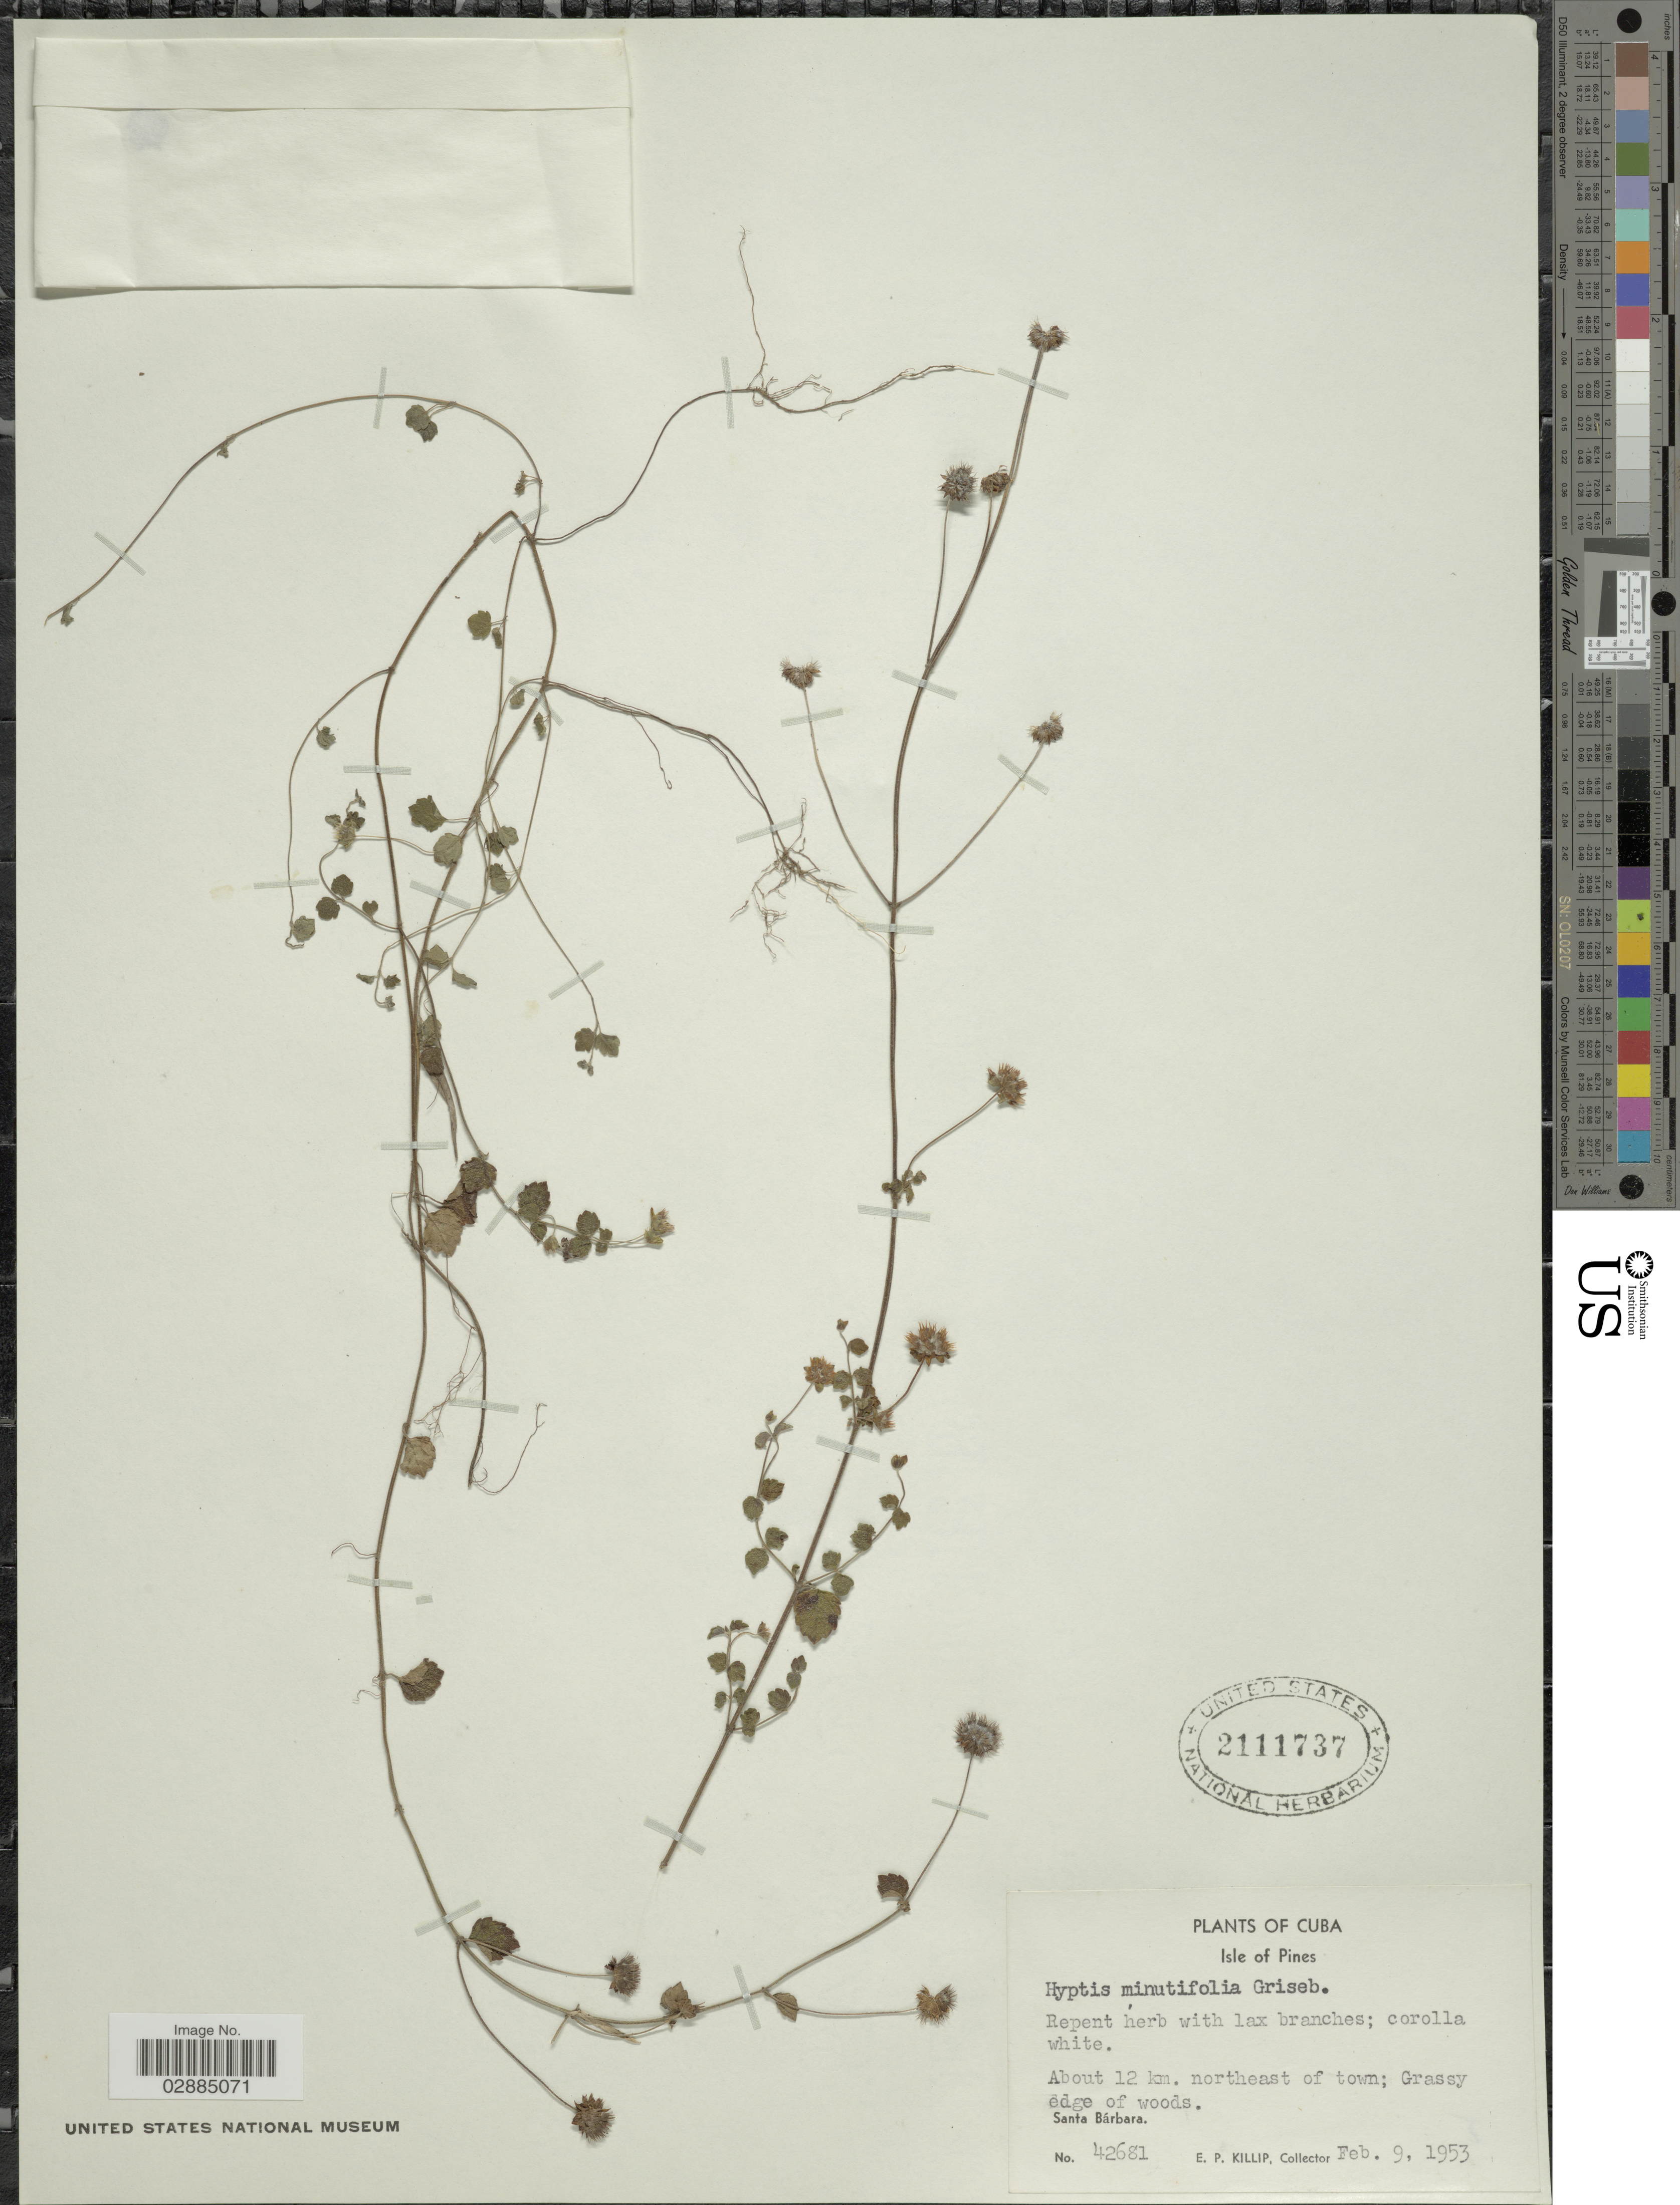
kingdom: Plantae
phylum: Tracheophyta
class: Magnoliopsida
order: Lamiales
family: Lamiaceae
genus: Hyptis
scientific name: Hyptis minutifolia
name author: Griseb.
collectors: E. P. Killip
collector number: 42681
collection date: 1953-02-09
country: Cuba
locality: Isle of Pines, About 12 km. northeast of town, Santa Bárbara.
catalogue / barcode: US 2111737